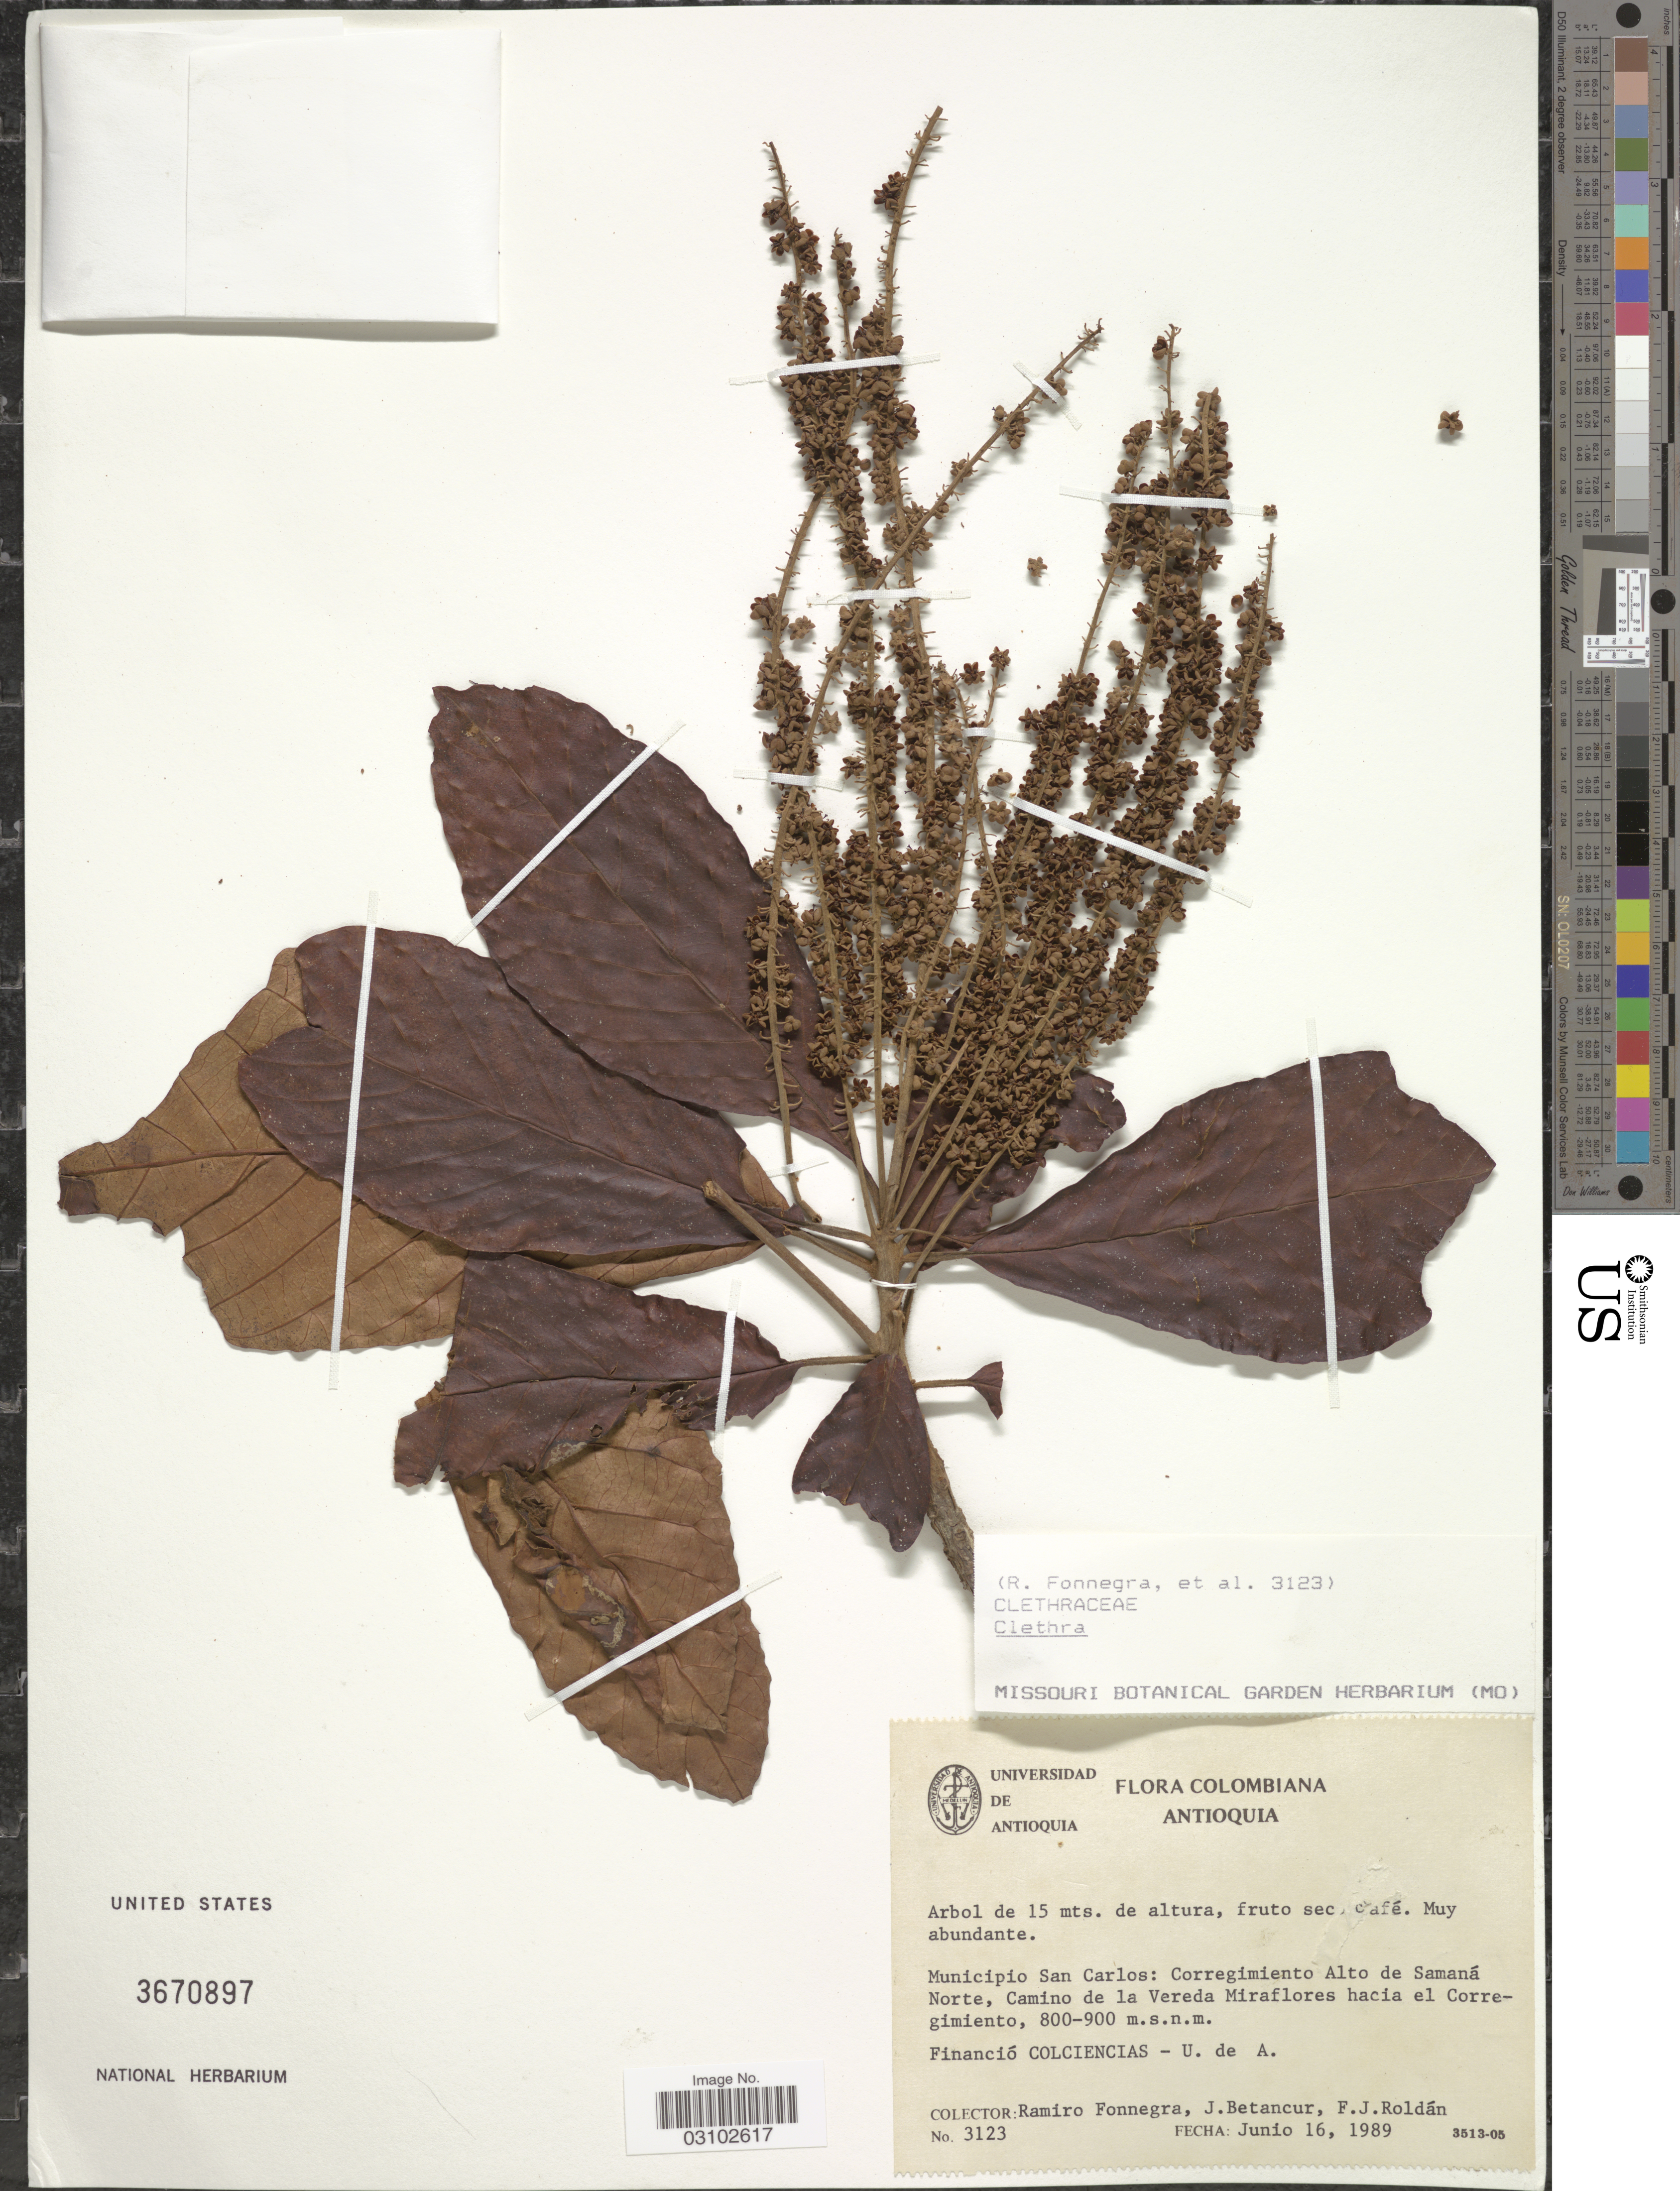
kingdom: Plantae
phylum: Tracheophyta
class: Magnoliopsida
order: Ericales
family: Clethraceae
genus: Clethra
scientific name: Clethra sp.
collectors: R. Fonnegra, J. Betancur & F. J. Roldán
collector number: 3123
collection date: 1989-06-16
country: Colombia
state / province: Antioquia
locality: Municipio San Carlos: Corregimiento Alto de Samaná Norte, Camino de la Vereda Miraflores hacia el Corregimiento.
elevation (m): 800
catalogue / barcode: US 3670897